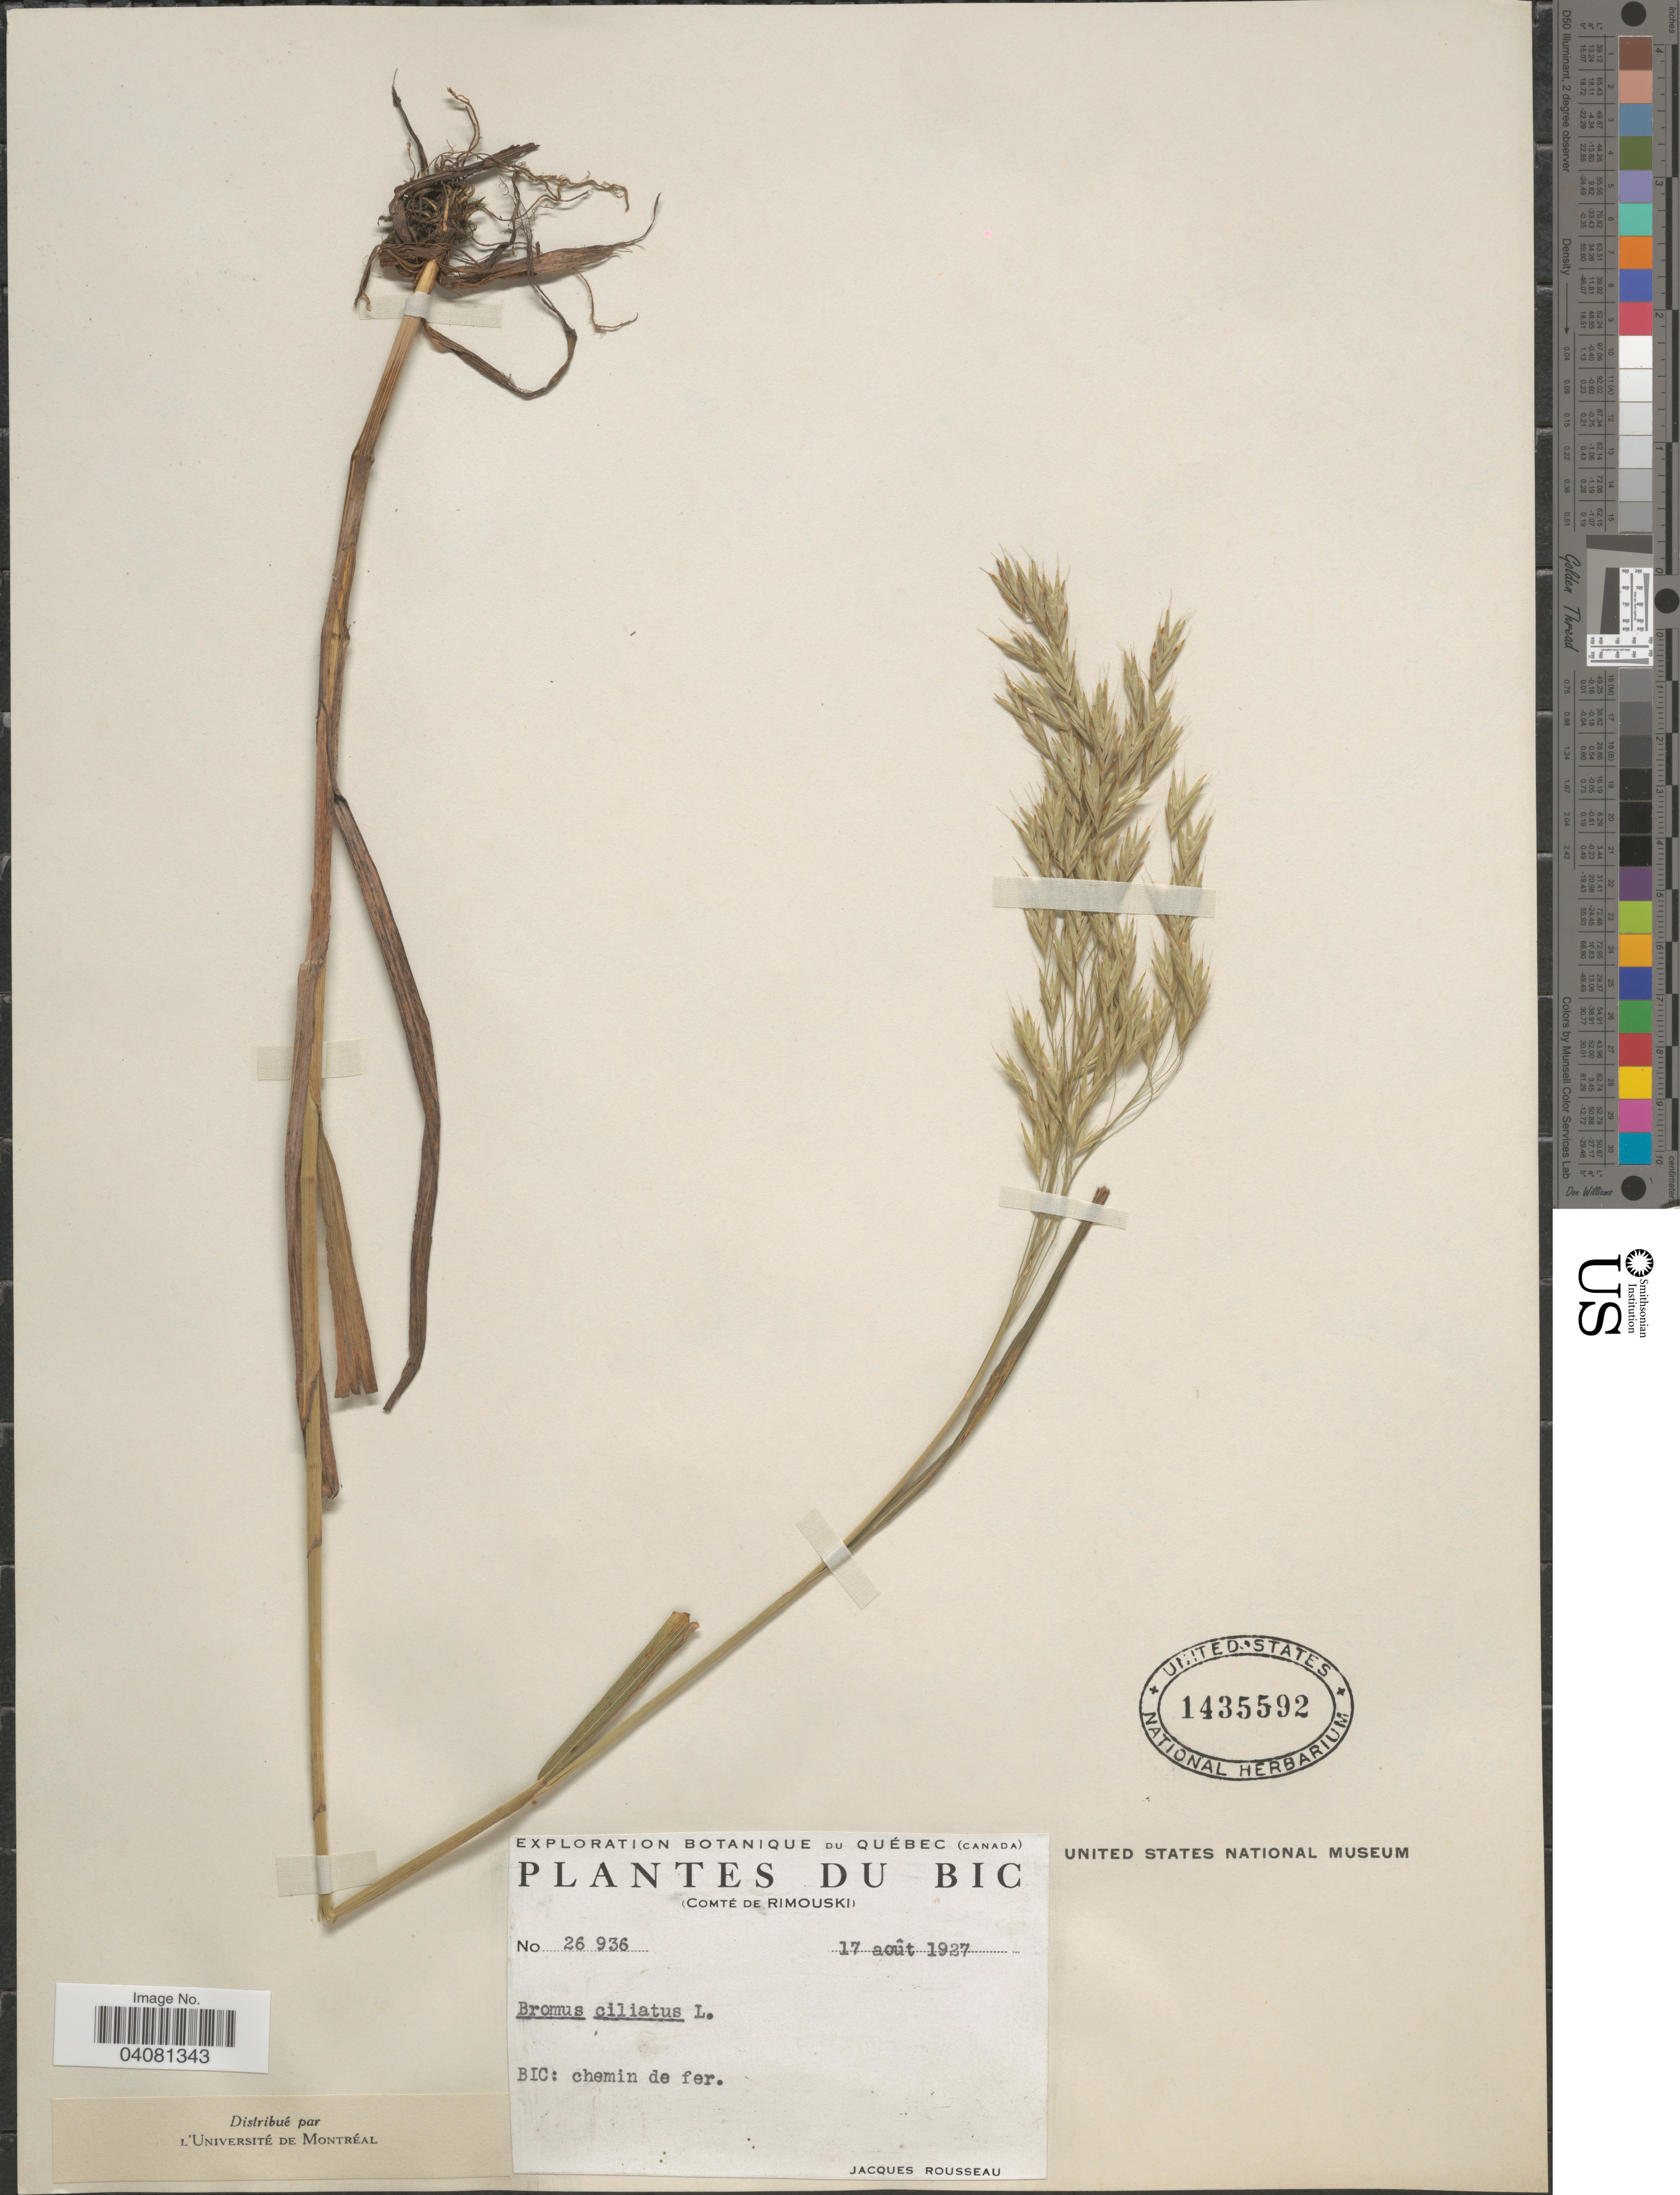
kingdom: Plantae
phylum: Tracheophyta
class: Liliopsida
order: Poales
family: Poaceae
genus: Bromus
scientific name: Bromus ciliatus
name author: L.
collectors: J. Rousseau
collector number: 26936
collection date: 1927-08-17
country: Canada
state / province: Quebec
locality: Exploration Botanique du Québec. Comté de Rimouski. BIC: chemin de fer.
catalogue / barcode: US 1435592